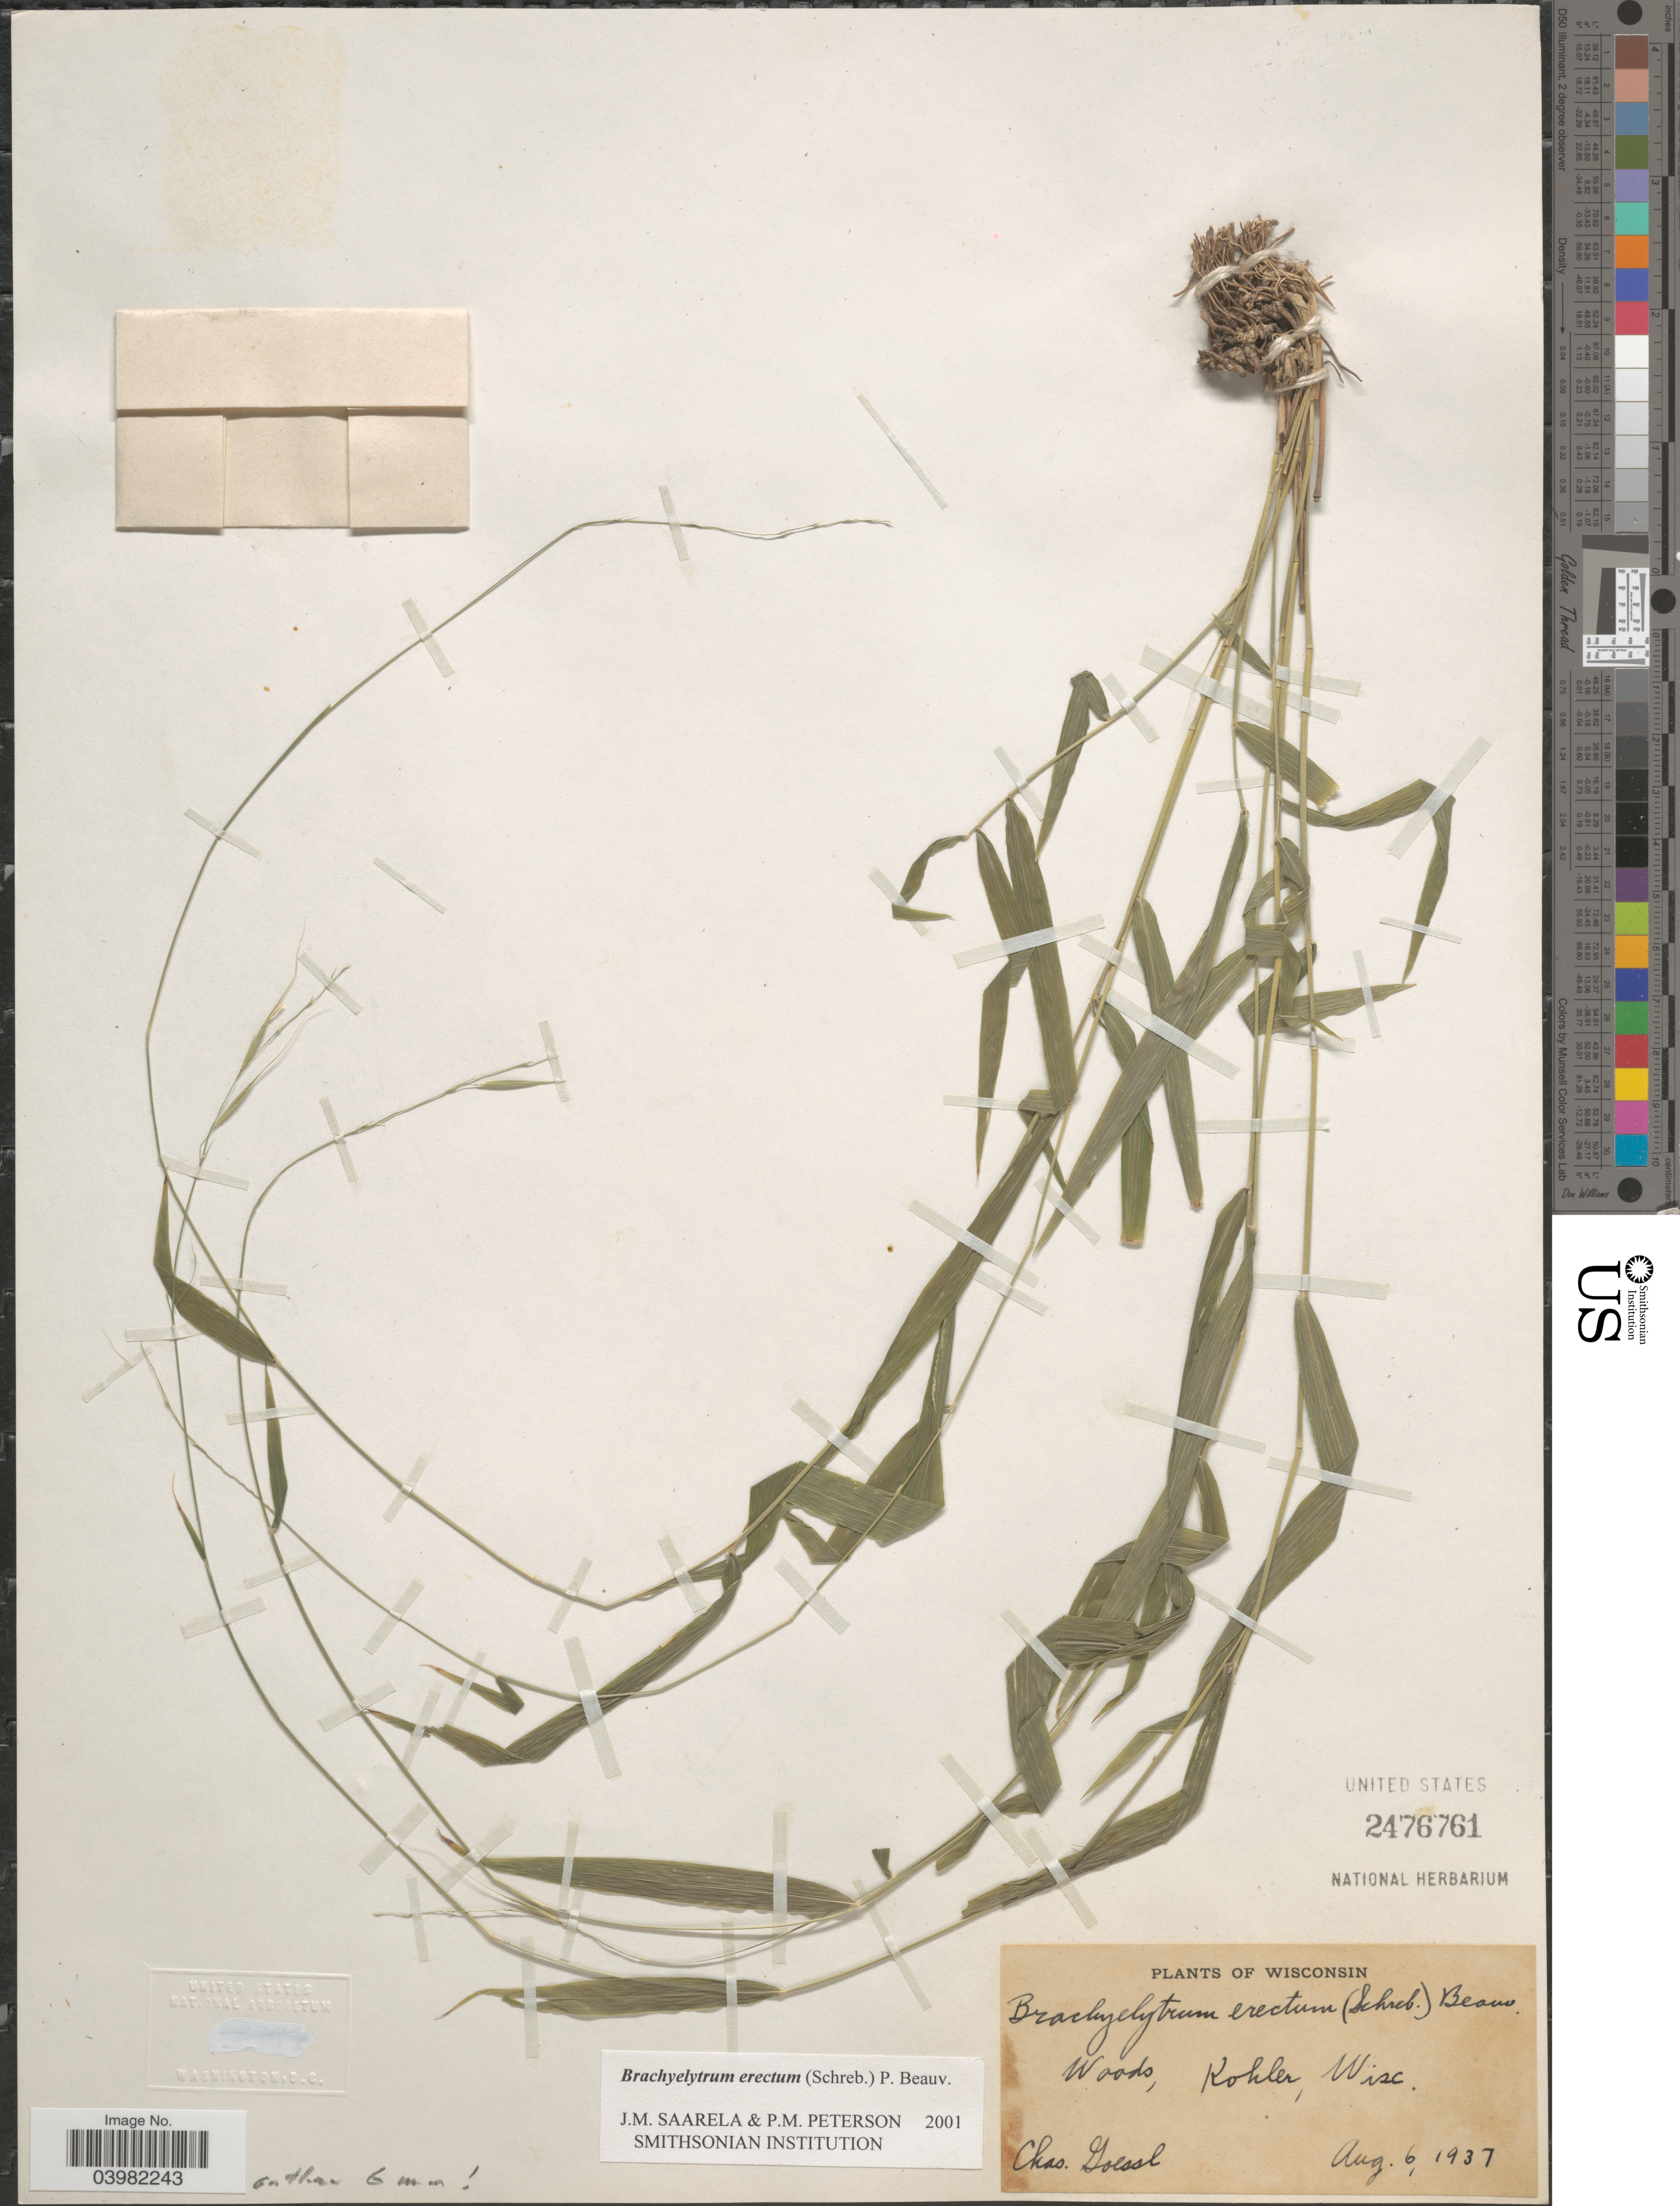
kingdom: Plantae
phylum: Tracheophyta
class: Liliopsida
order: Poales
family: Poaceae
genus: Brachyelytrum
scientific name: Brachyelytrum erectum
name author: (Schreb.) P. Beauv.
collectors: C. Goessl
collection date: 1937-08-06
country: United States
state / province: Wisconsin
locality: Kohler.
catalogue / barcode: US 2476761